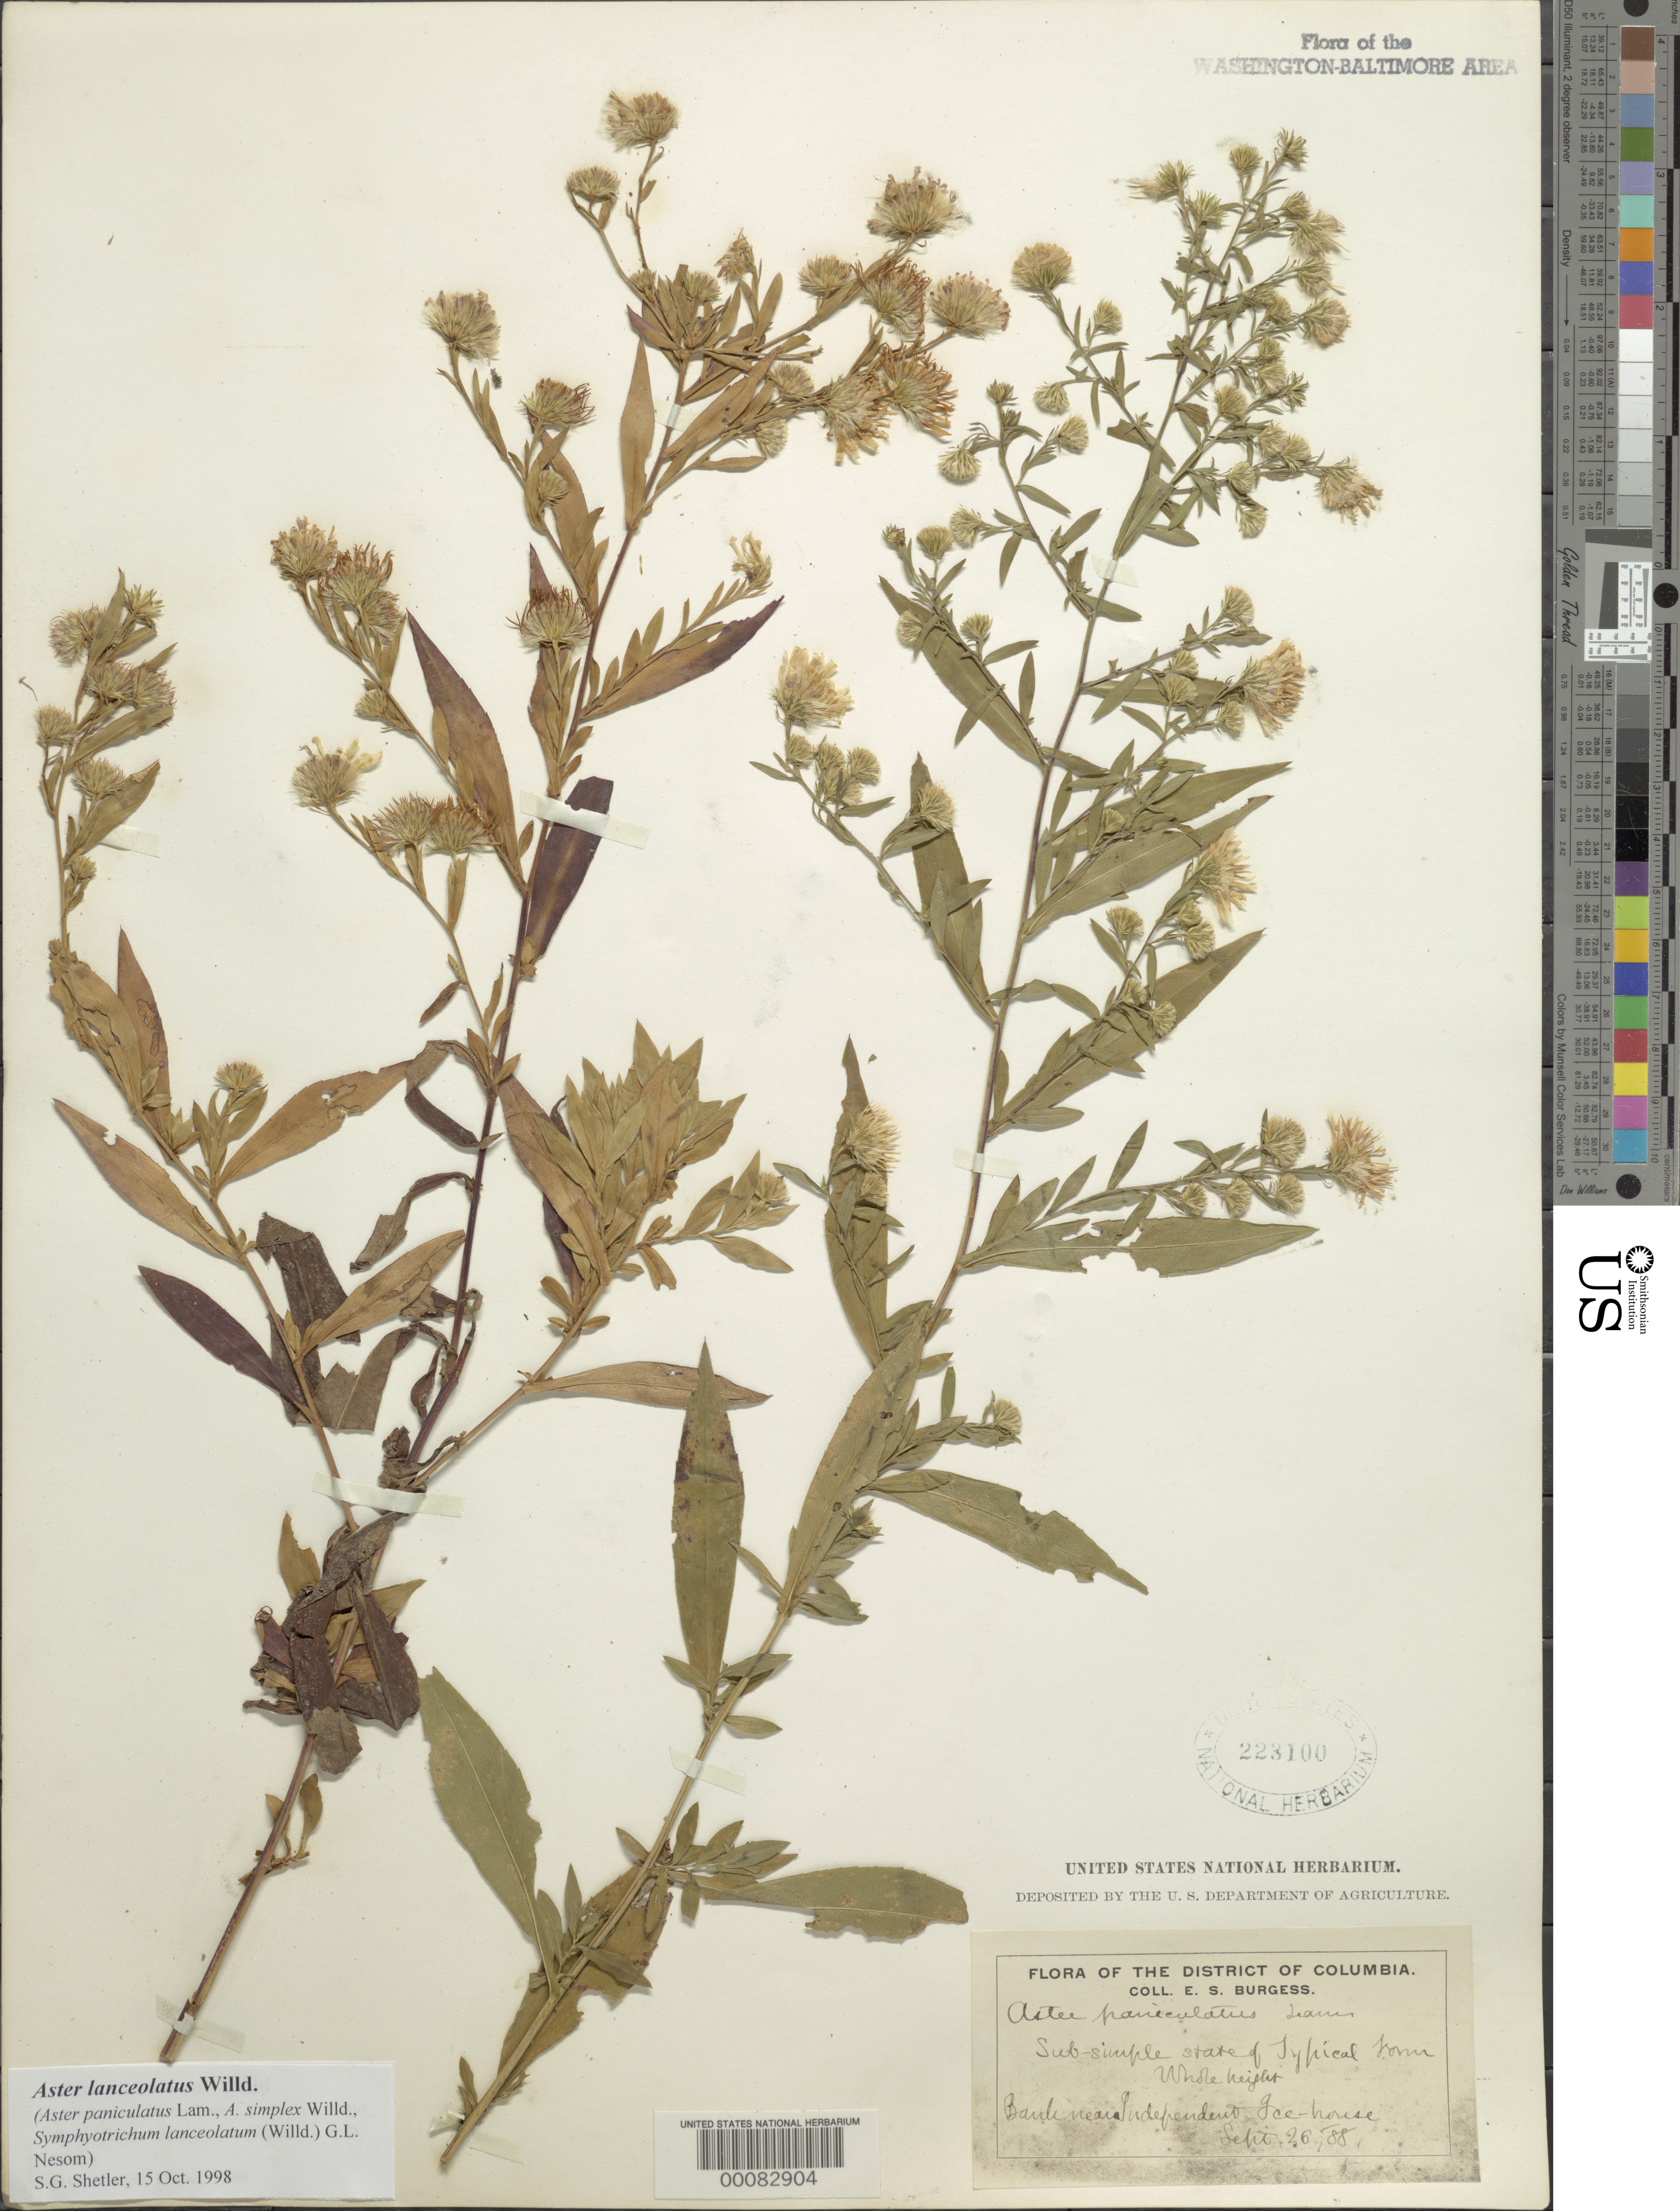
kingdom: Plantae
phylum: Tracheophyta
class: Magnoliopsida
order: Asterales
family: Asteraceae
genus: Symphyotrichum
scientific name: Symphyotrichum lanceolatum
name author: (Willd.) G.L. Nesom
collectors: E. Burgess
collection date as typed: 26 Sep 1888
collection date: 1888-09-26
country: United States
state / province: District of Columbia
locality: Independent Ice House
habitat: Bank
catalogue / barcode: US 223100